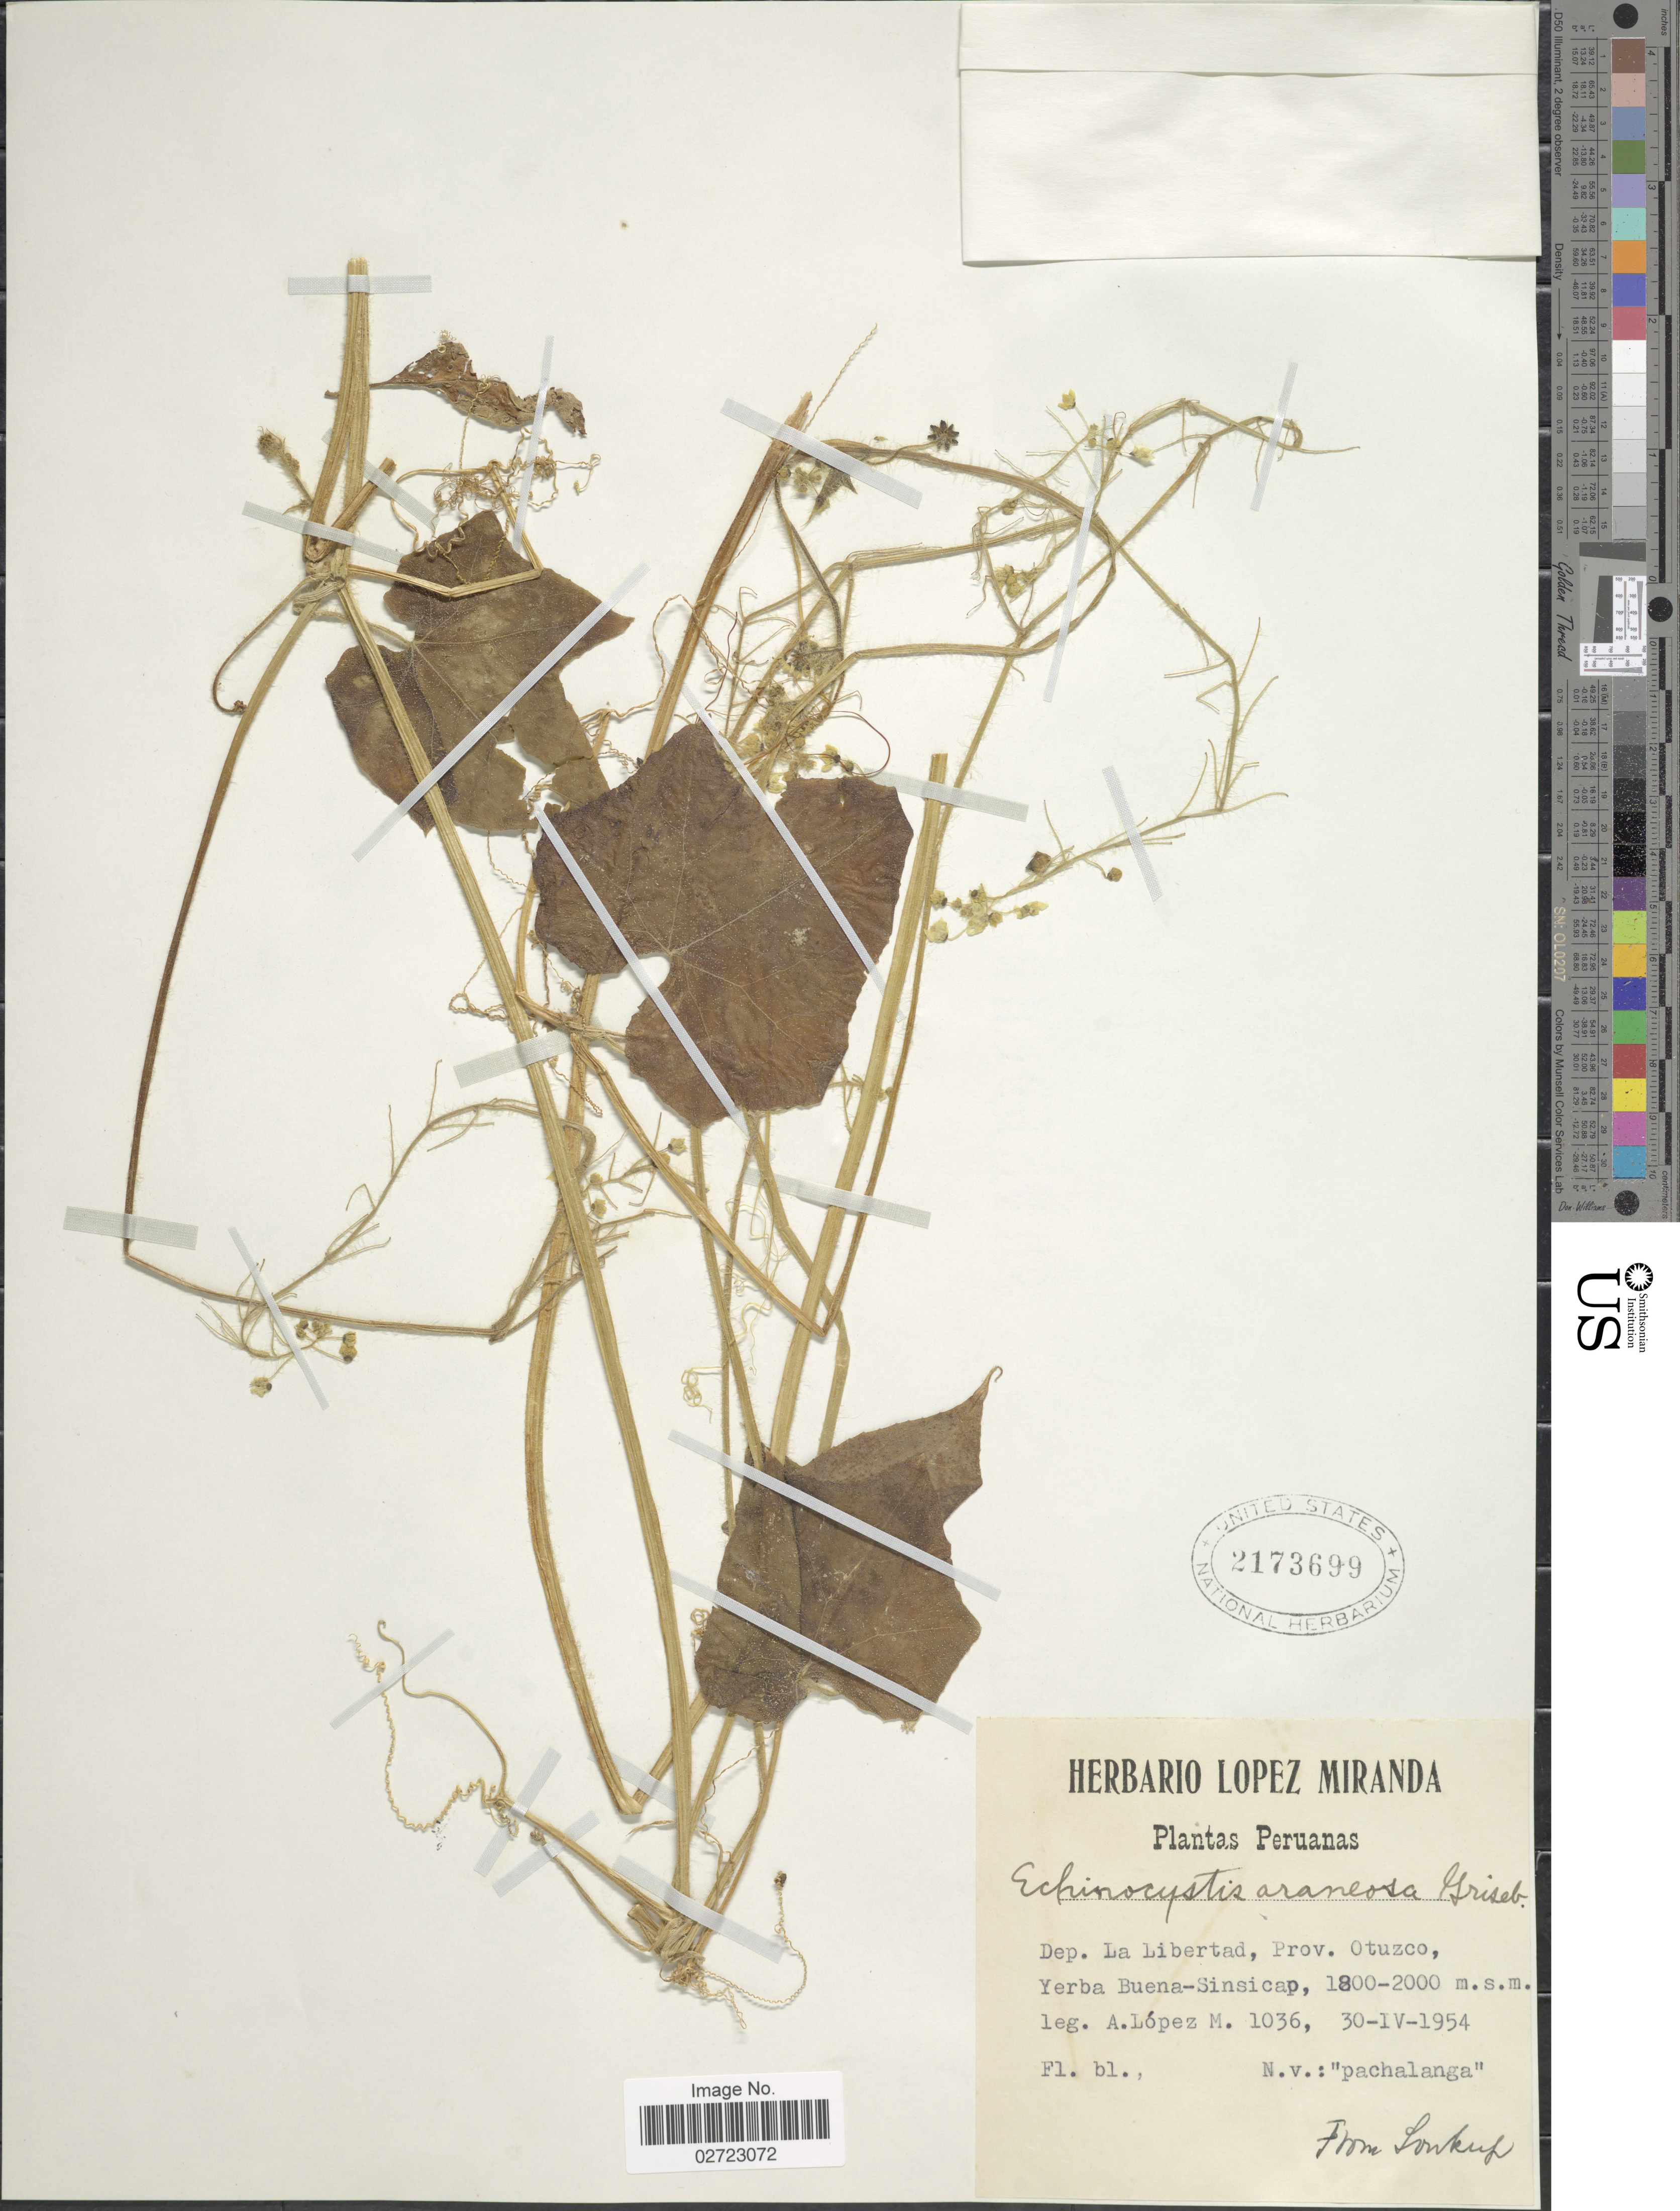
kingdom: Plantae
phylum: Tracheophyta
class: Magnoliopsida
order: Cucurbitales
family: Cucurbitaceae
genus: Echinopepon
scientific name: Echinopepon racemosus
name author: (Steud.) C. Jeffrey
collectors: A. López M.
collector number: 1036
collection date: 1954-04-30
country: Peru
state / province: La Libertad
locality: Prov. Otuzco, Yerba Buena-Sinsicap.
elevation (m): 1800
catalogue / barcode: US 2173699